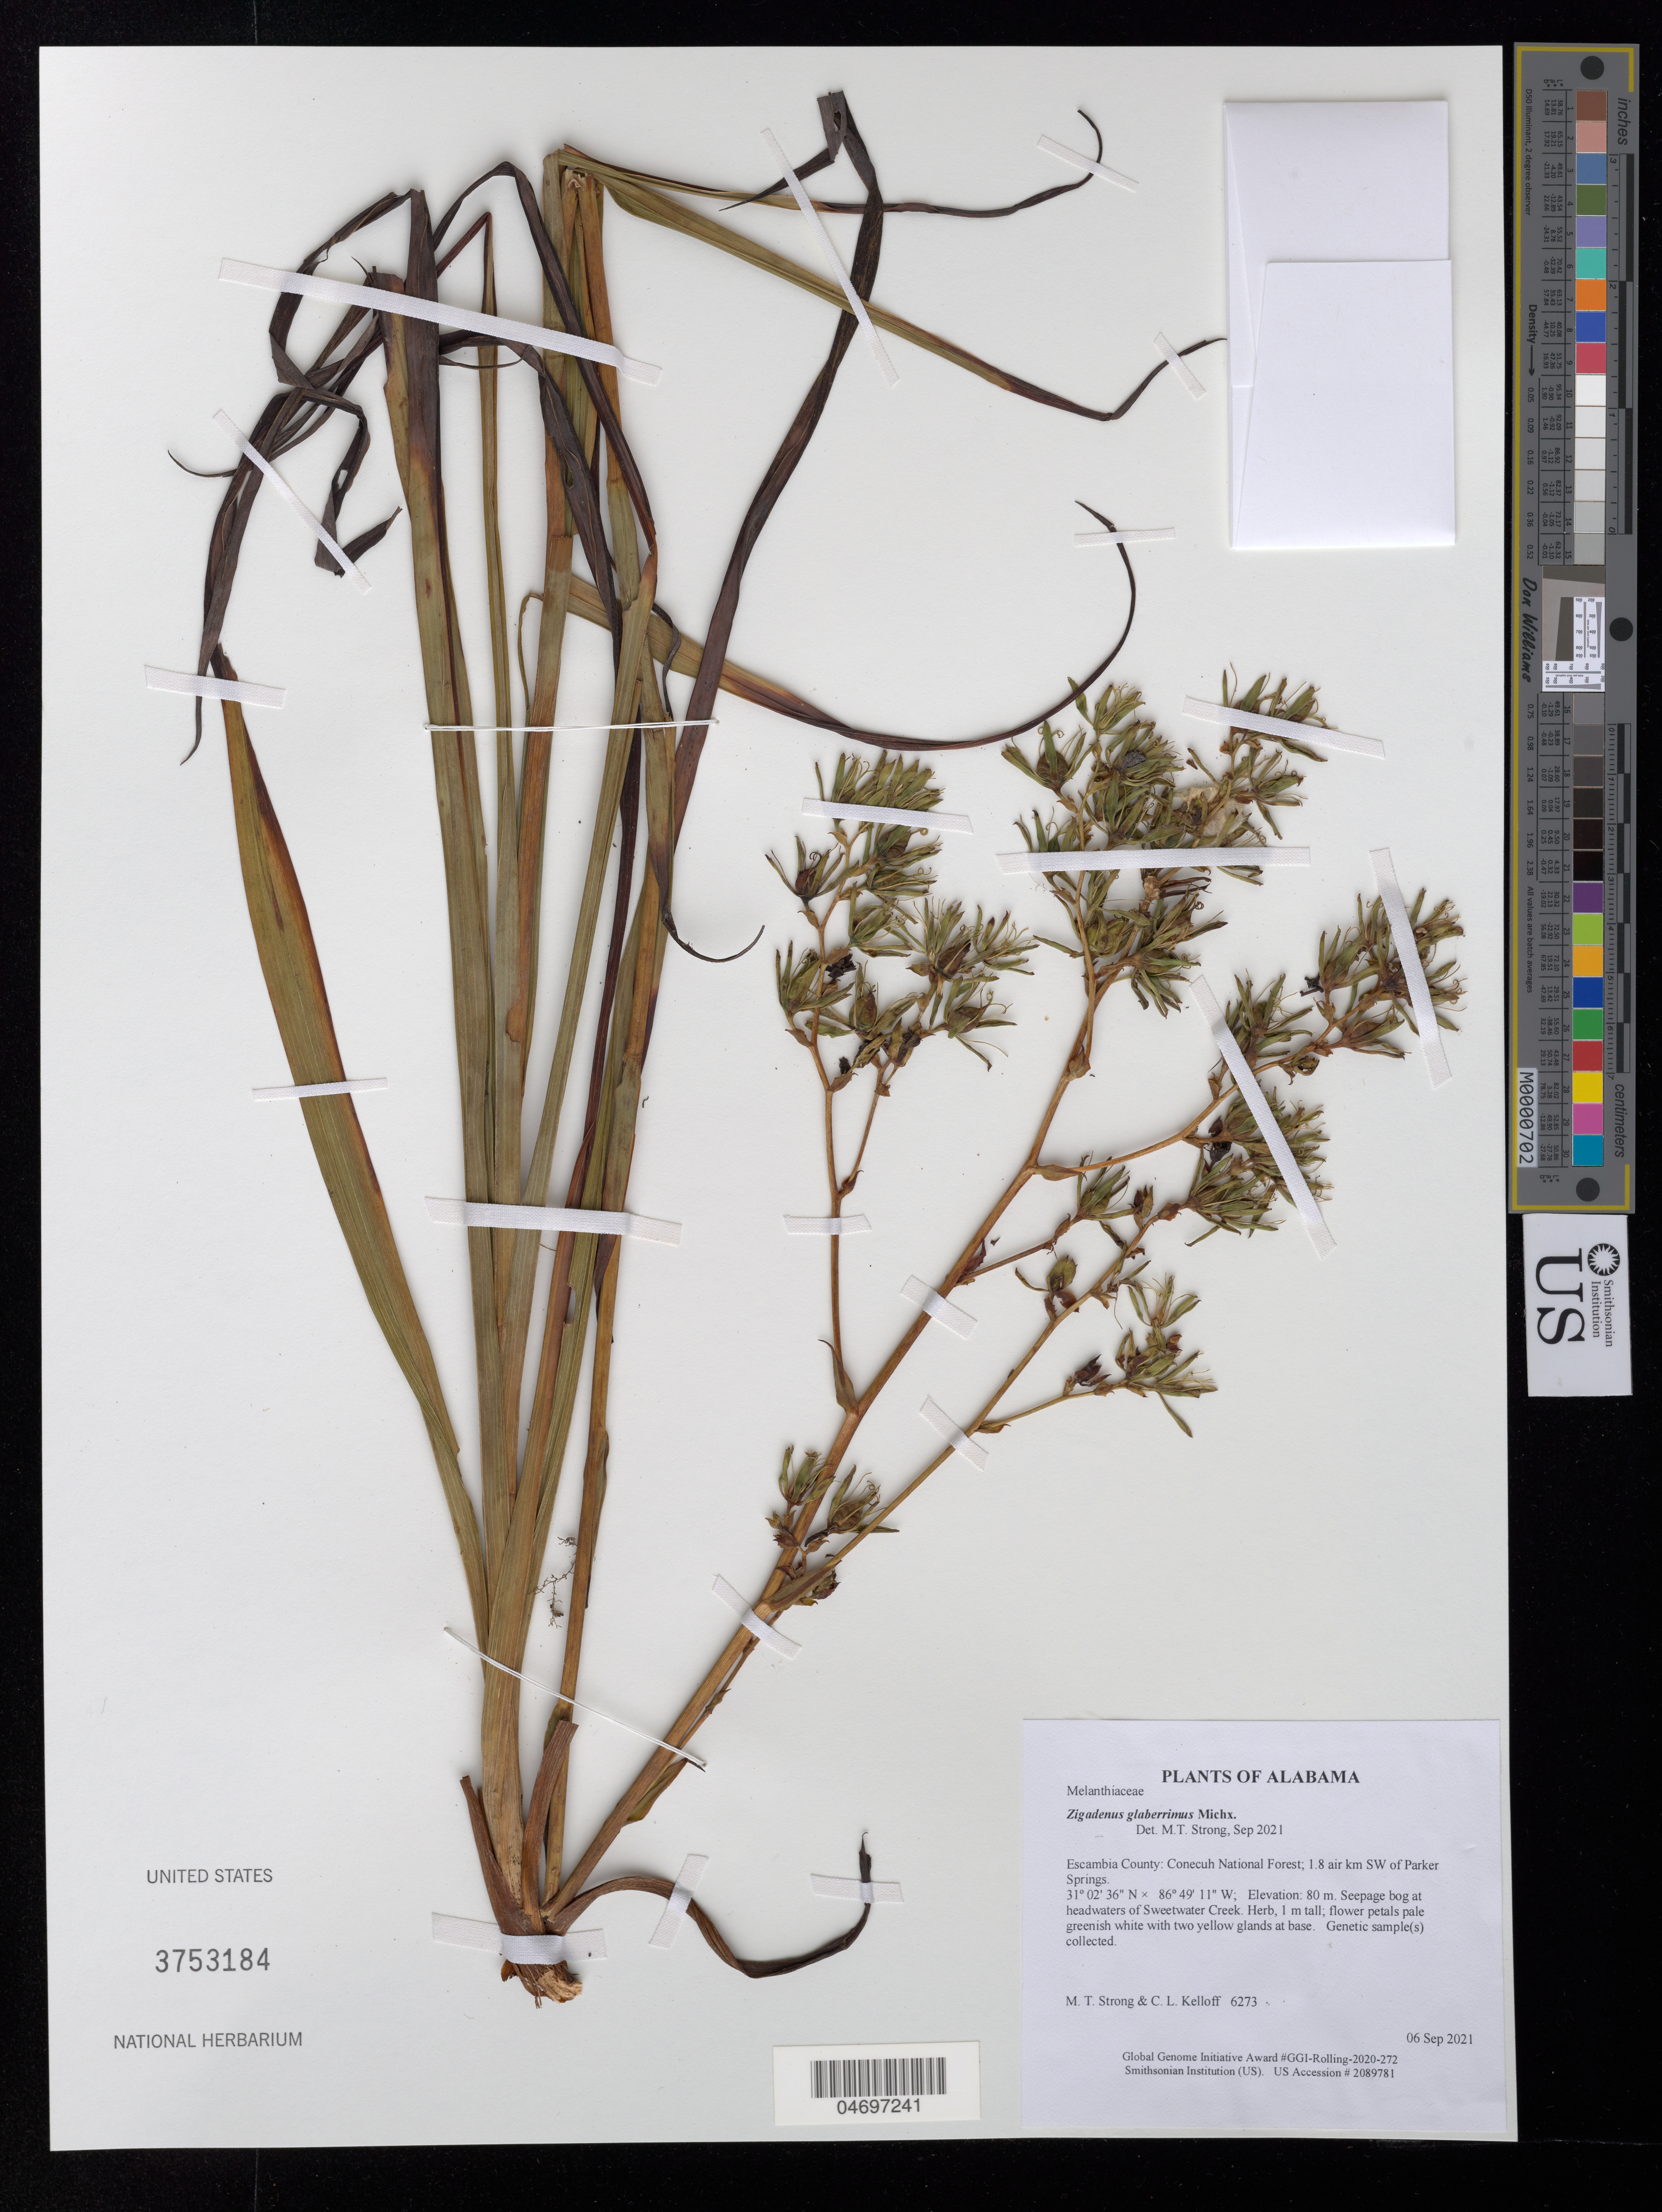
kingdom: Plantae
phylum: Tracheophyta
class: Liliopsida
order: Liliales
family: Melanthiaceae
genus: Zigadenus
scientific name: Zigadenus glaberrimus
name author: Michx.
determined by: Strong, Mark T.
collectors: M. T. Strong & C. L. Kelloff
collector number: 6273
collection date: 2021-09-06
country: United States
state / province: Alabama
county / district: Escambia County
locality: Conecuh National Forest; 1.8 air km SW of Parker Springs.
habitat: Seepage bog at headwaters of Sweetwater Creek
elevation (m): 80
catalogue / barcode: US 3753184